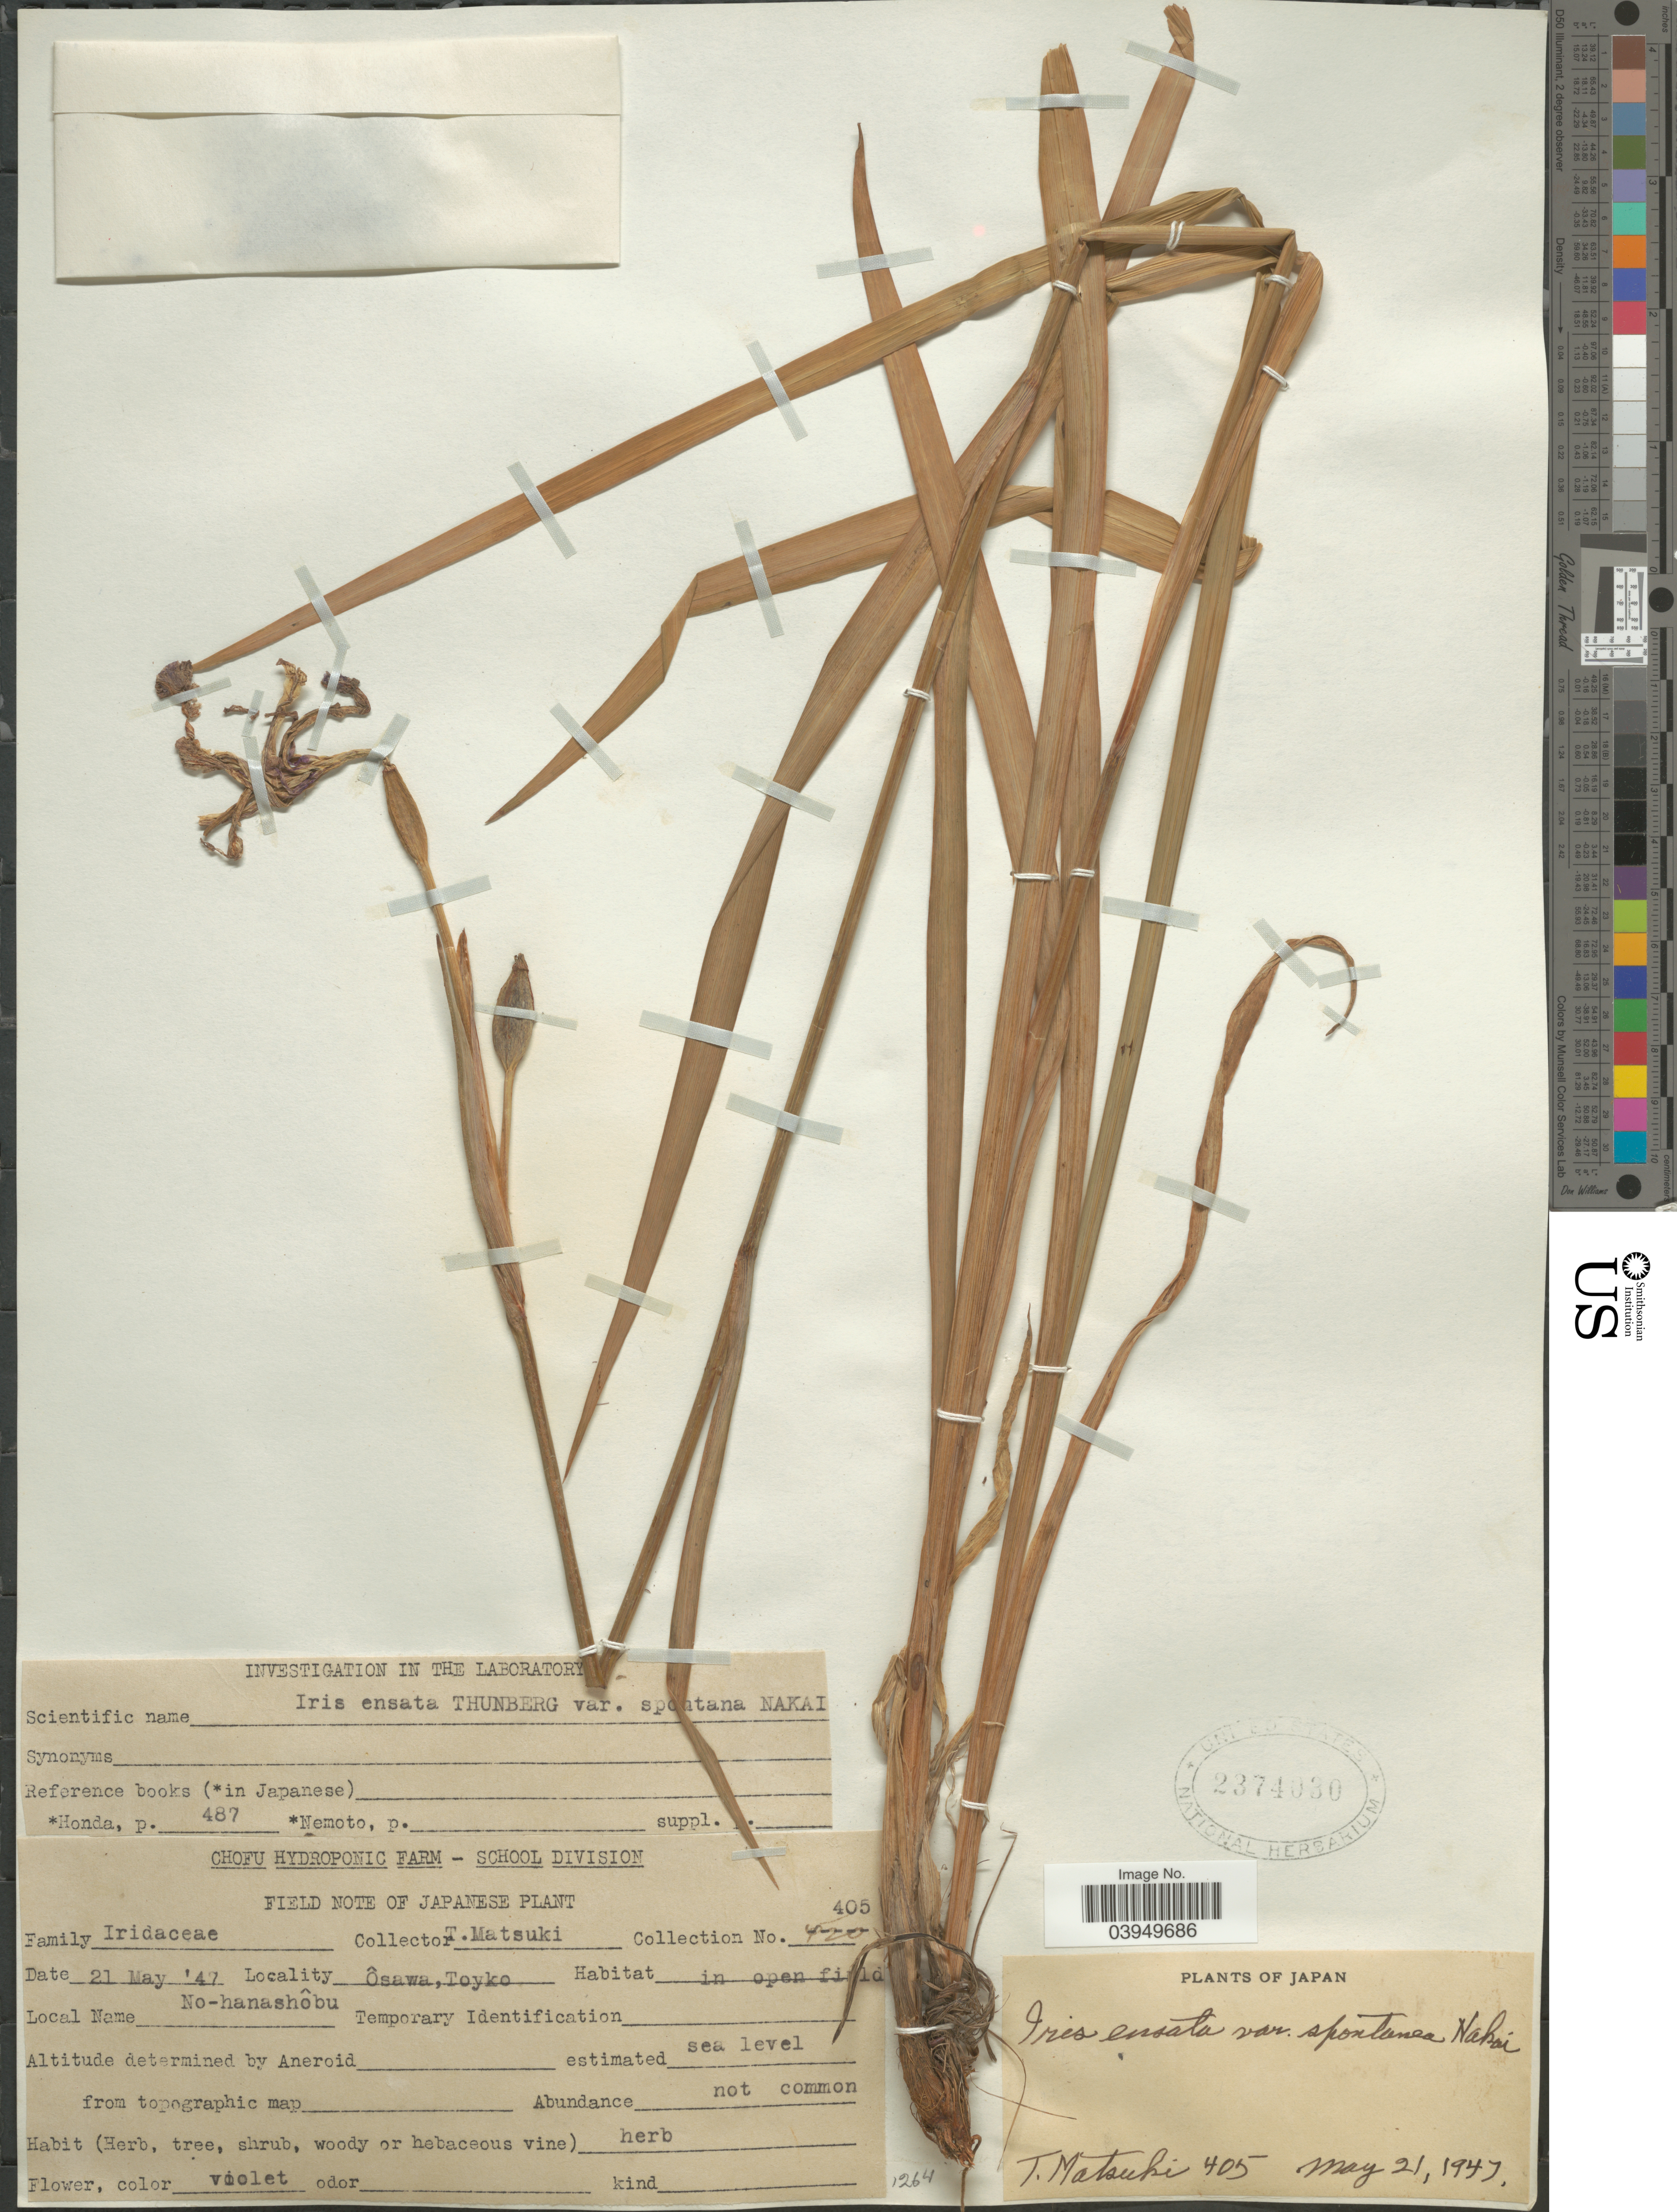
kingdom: Plantae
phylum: Tracheophyta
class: Liliopsida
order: Asparagales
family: Iridaceae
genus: Iris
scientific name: Iris ensata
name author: Thunb.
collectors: T. Matsuki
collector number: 405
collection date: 1947-05-21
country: Japan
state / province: Tokyo, Federal City of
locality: Ôsawa, Tokyo.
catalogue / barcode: US 2374030